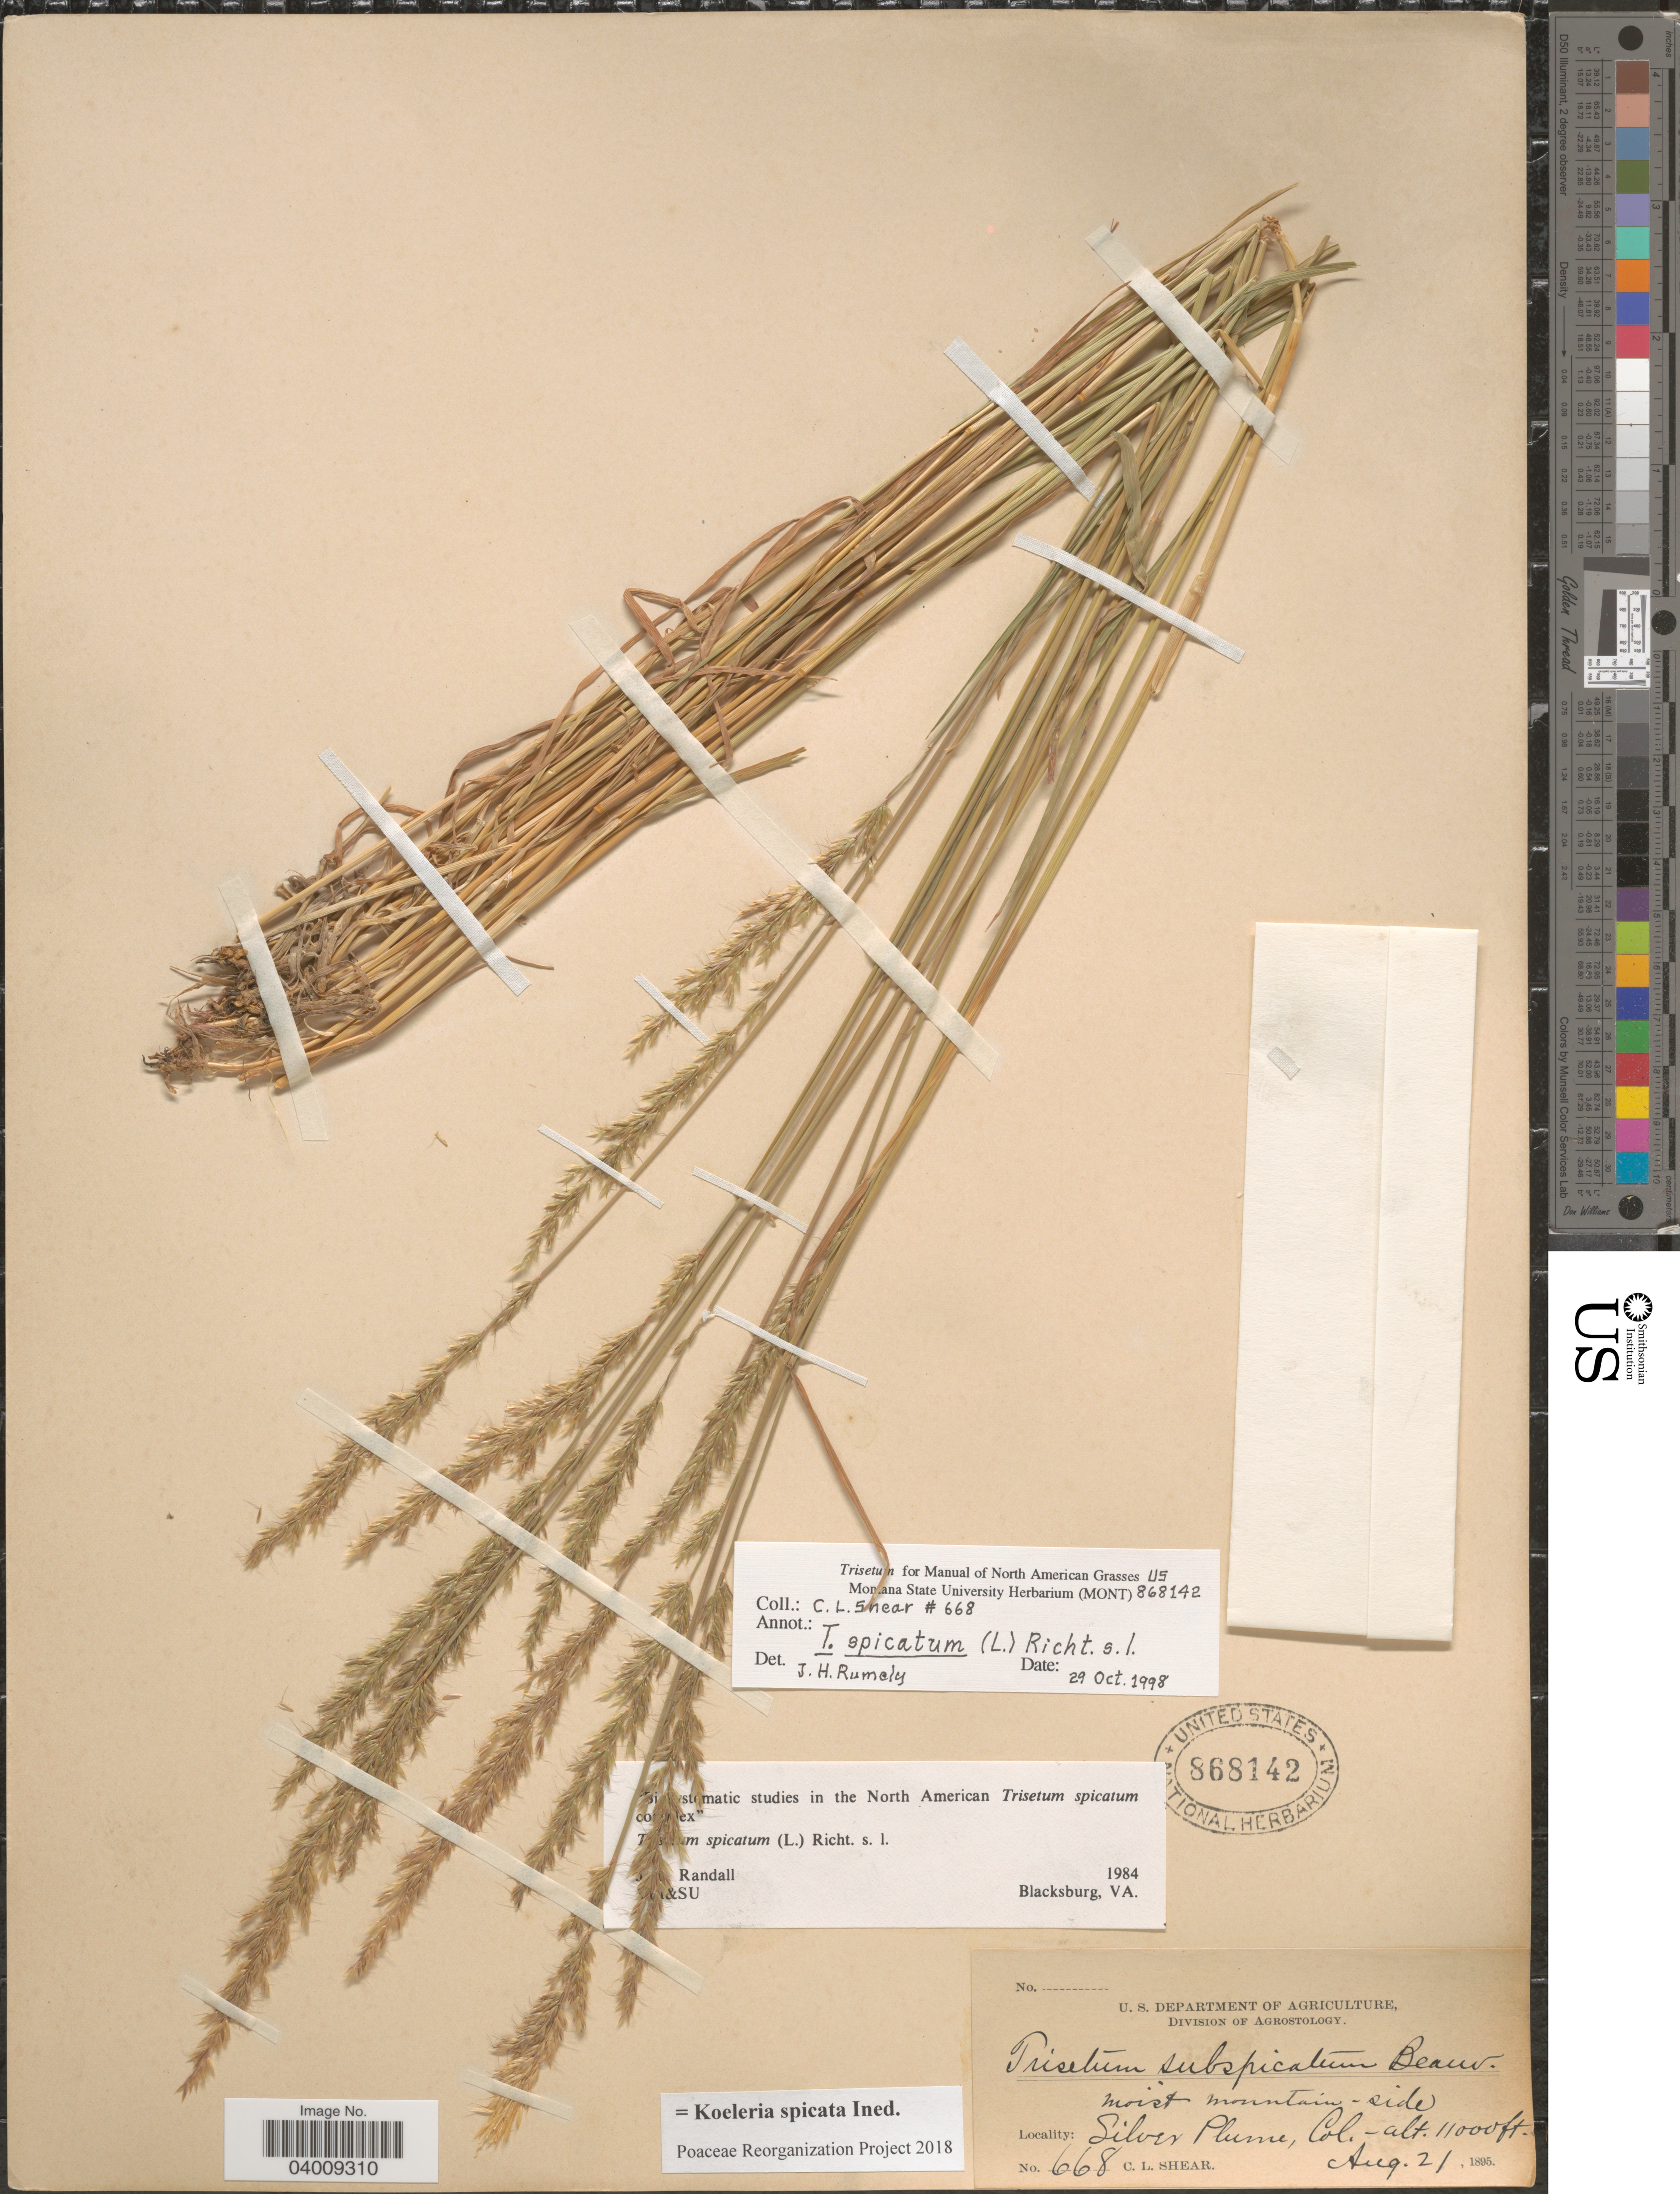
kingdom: Plantae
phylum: Tracheophyta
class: Liliopsida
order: Poales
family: Poaceae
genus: Koeleria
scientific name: Koeleria spicata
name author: (L.) Barberá et al.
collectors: C. L. Shear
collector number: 668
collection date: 1895-08-21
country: United States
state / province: Colorado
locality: Moist mountain side. Silver Plume.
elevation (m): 3353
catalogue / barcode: US 868142